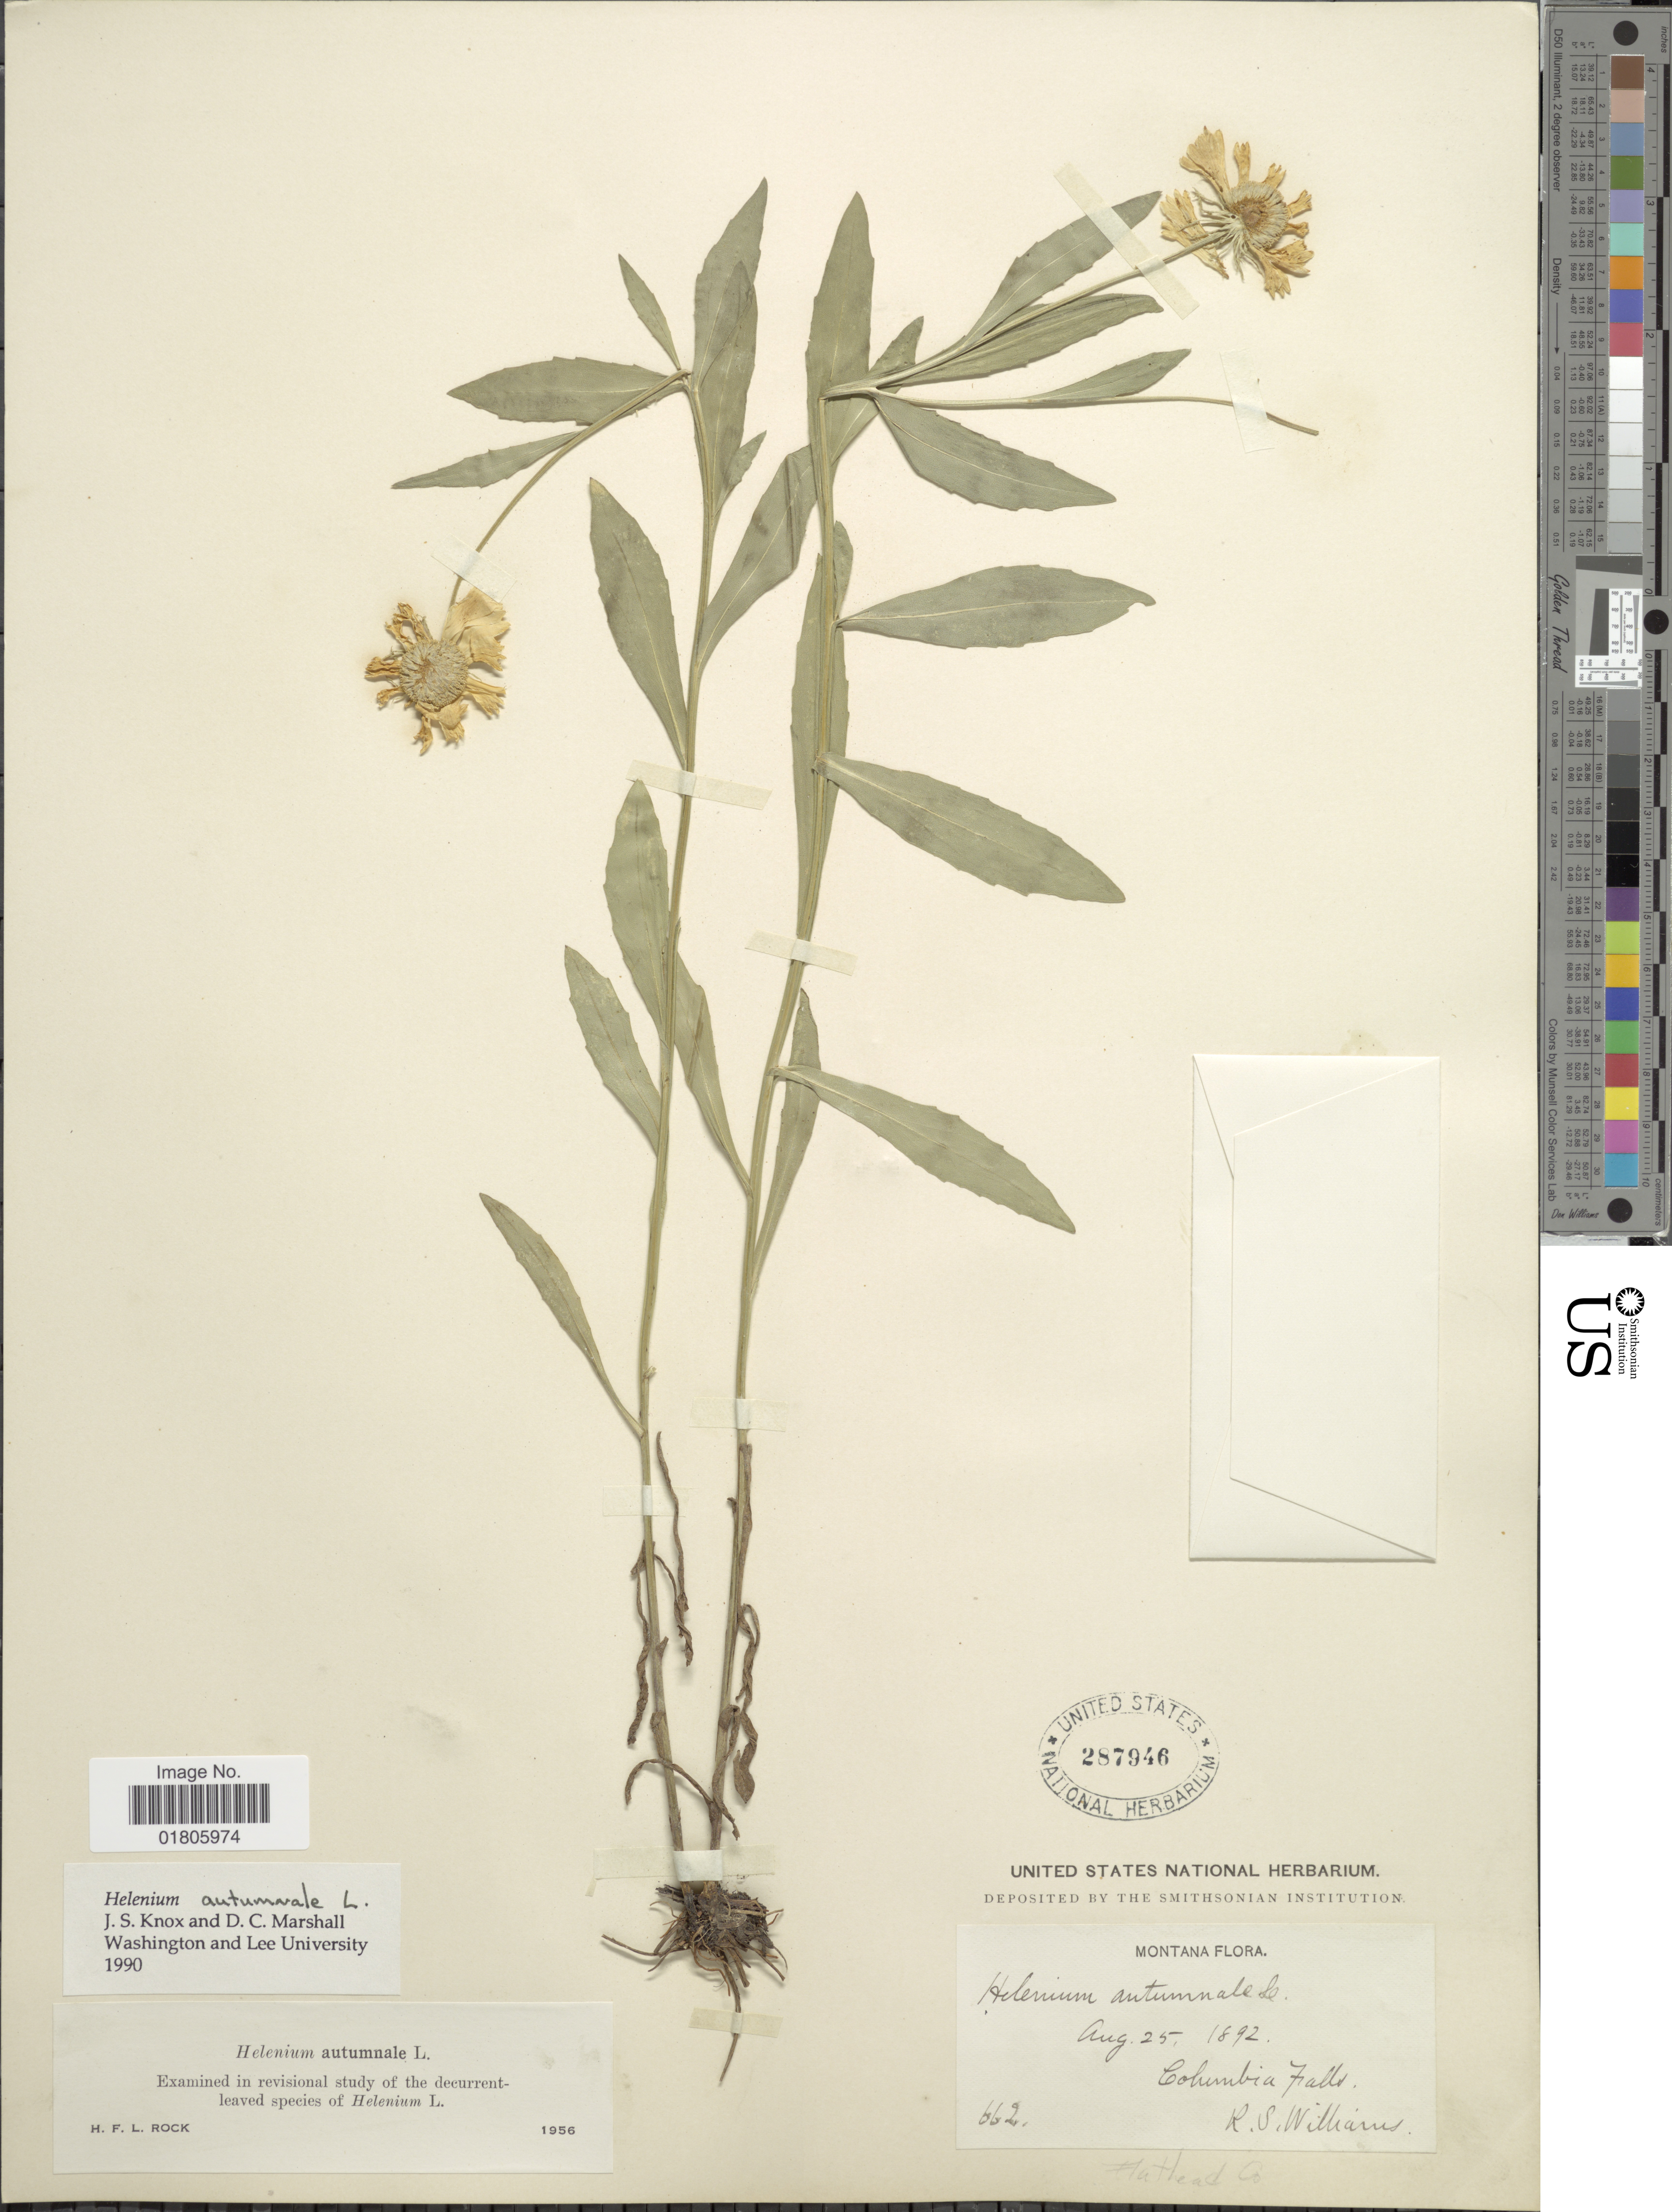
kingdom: Plantae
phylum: Tracheophyta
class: Magnoliopsida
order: Asterales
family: Asteraceae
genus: Helenium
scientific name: Helenium autumnale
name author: L.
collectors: R. S. Williams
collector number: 662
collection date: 1892-08-25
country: United States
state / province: Montana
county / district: Flathead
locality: Columbia Falls.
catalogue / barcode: US 287946